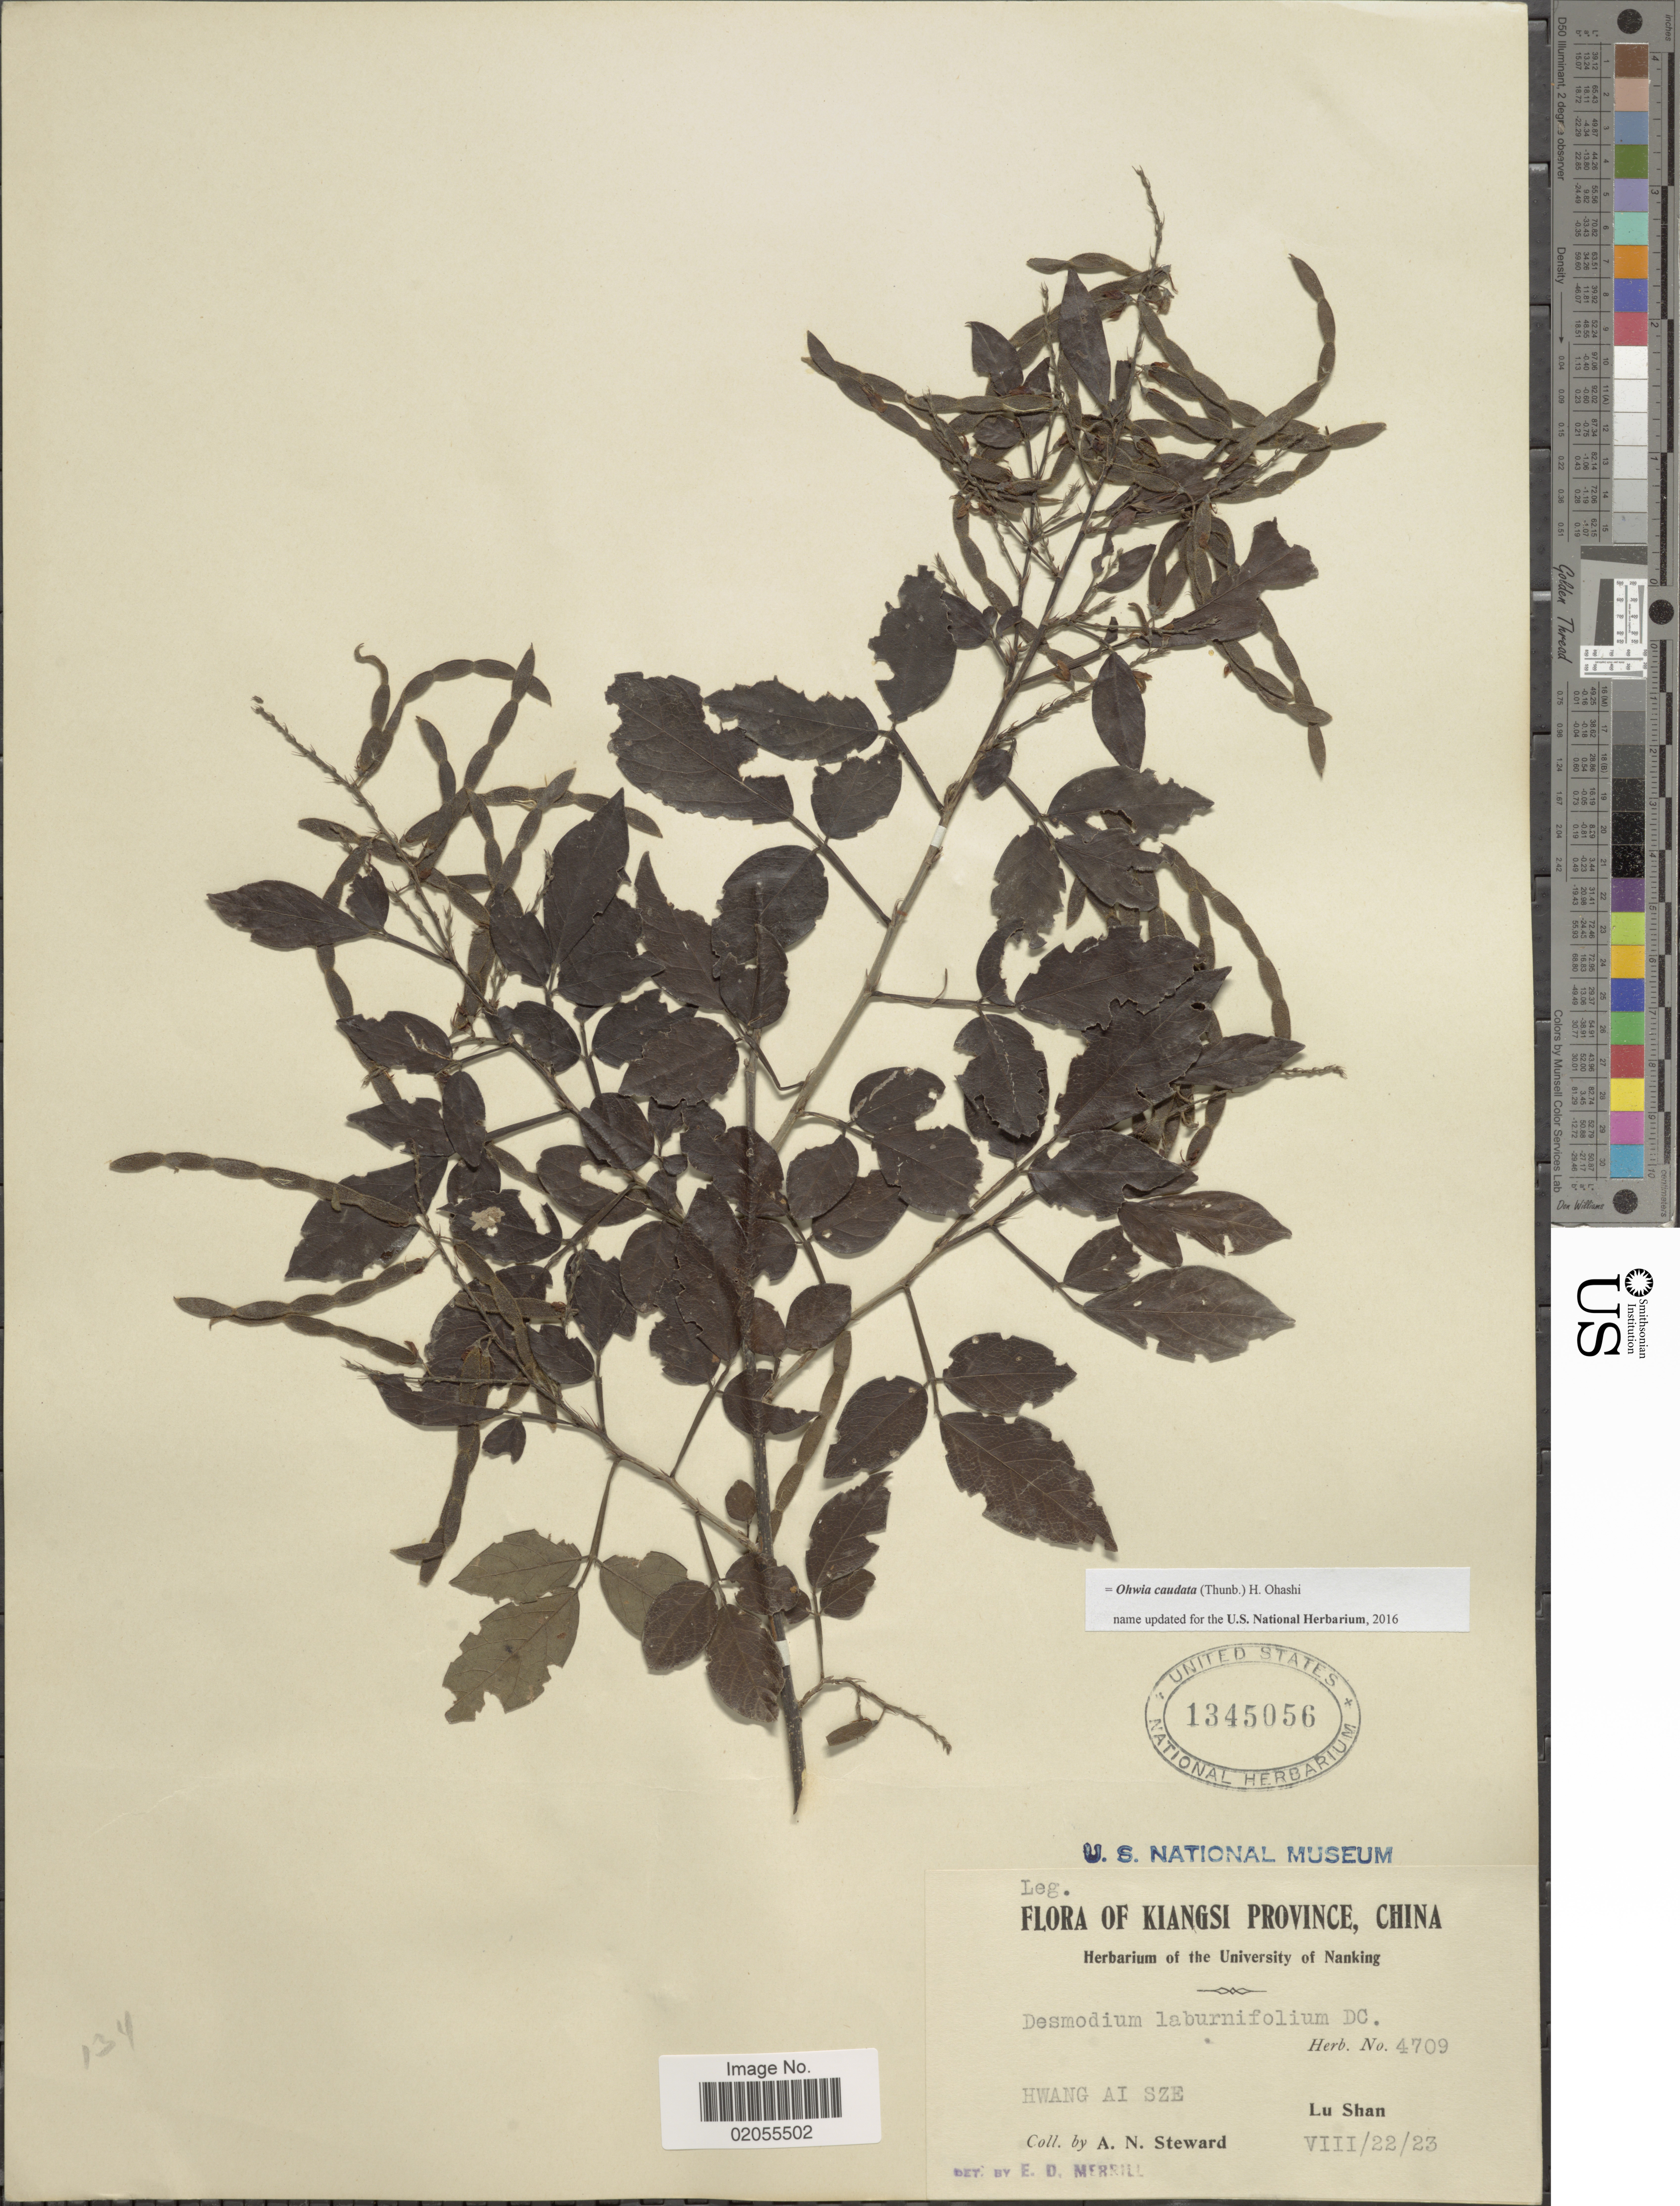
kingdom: Plantae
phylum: Tracheophyta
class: Magnoliopsida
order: Fabales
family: Fabaceae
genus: Ohwia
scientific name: Ohwia caudata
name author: (Thunb.) H. Ohashi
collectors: A. N. Steward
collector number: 4709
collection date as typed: Transcribed d/m/y: 22/8/23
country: China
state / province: Jiangxi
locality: Kiangsi Province, Hwang Ai Sze, Lu Shan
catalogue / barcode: US 1345056